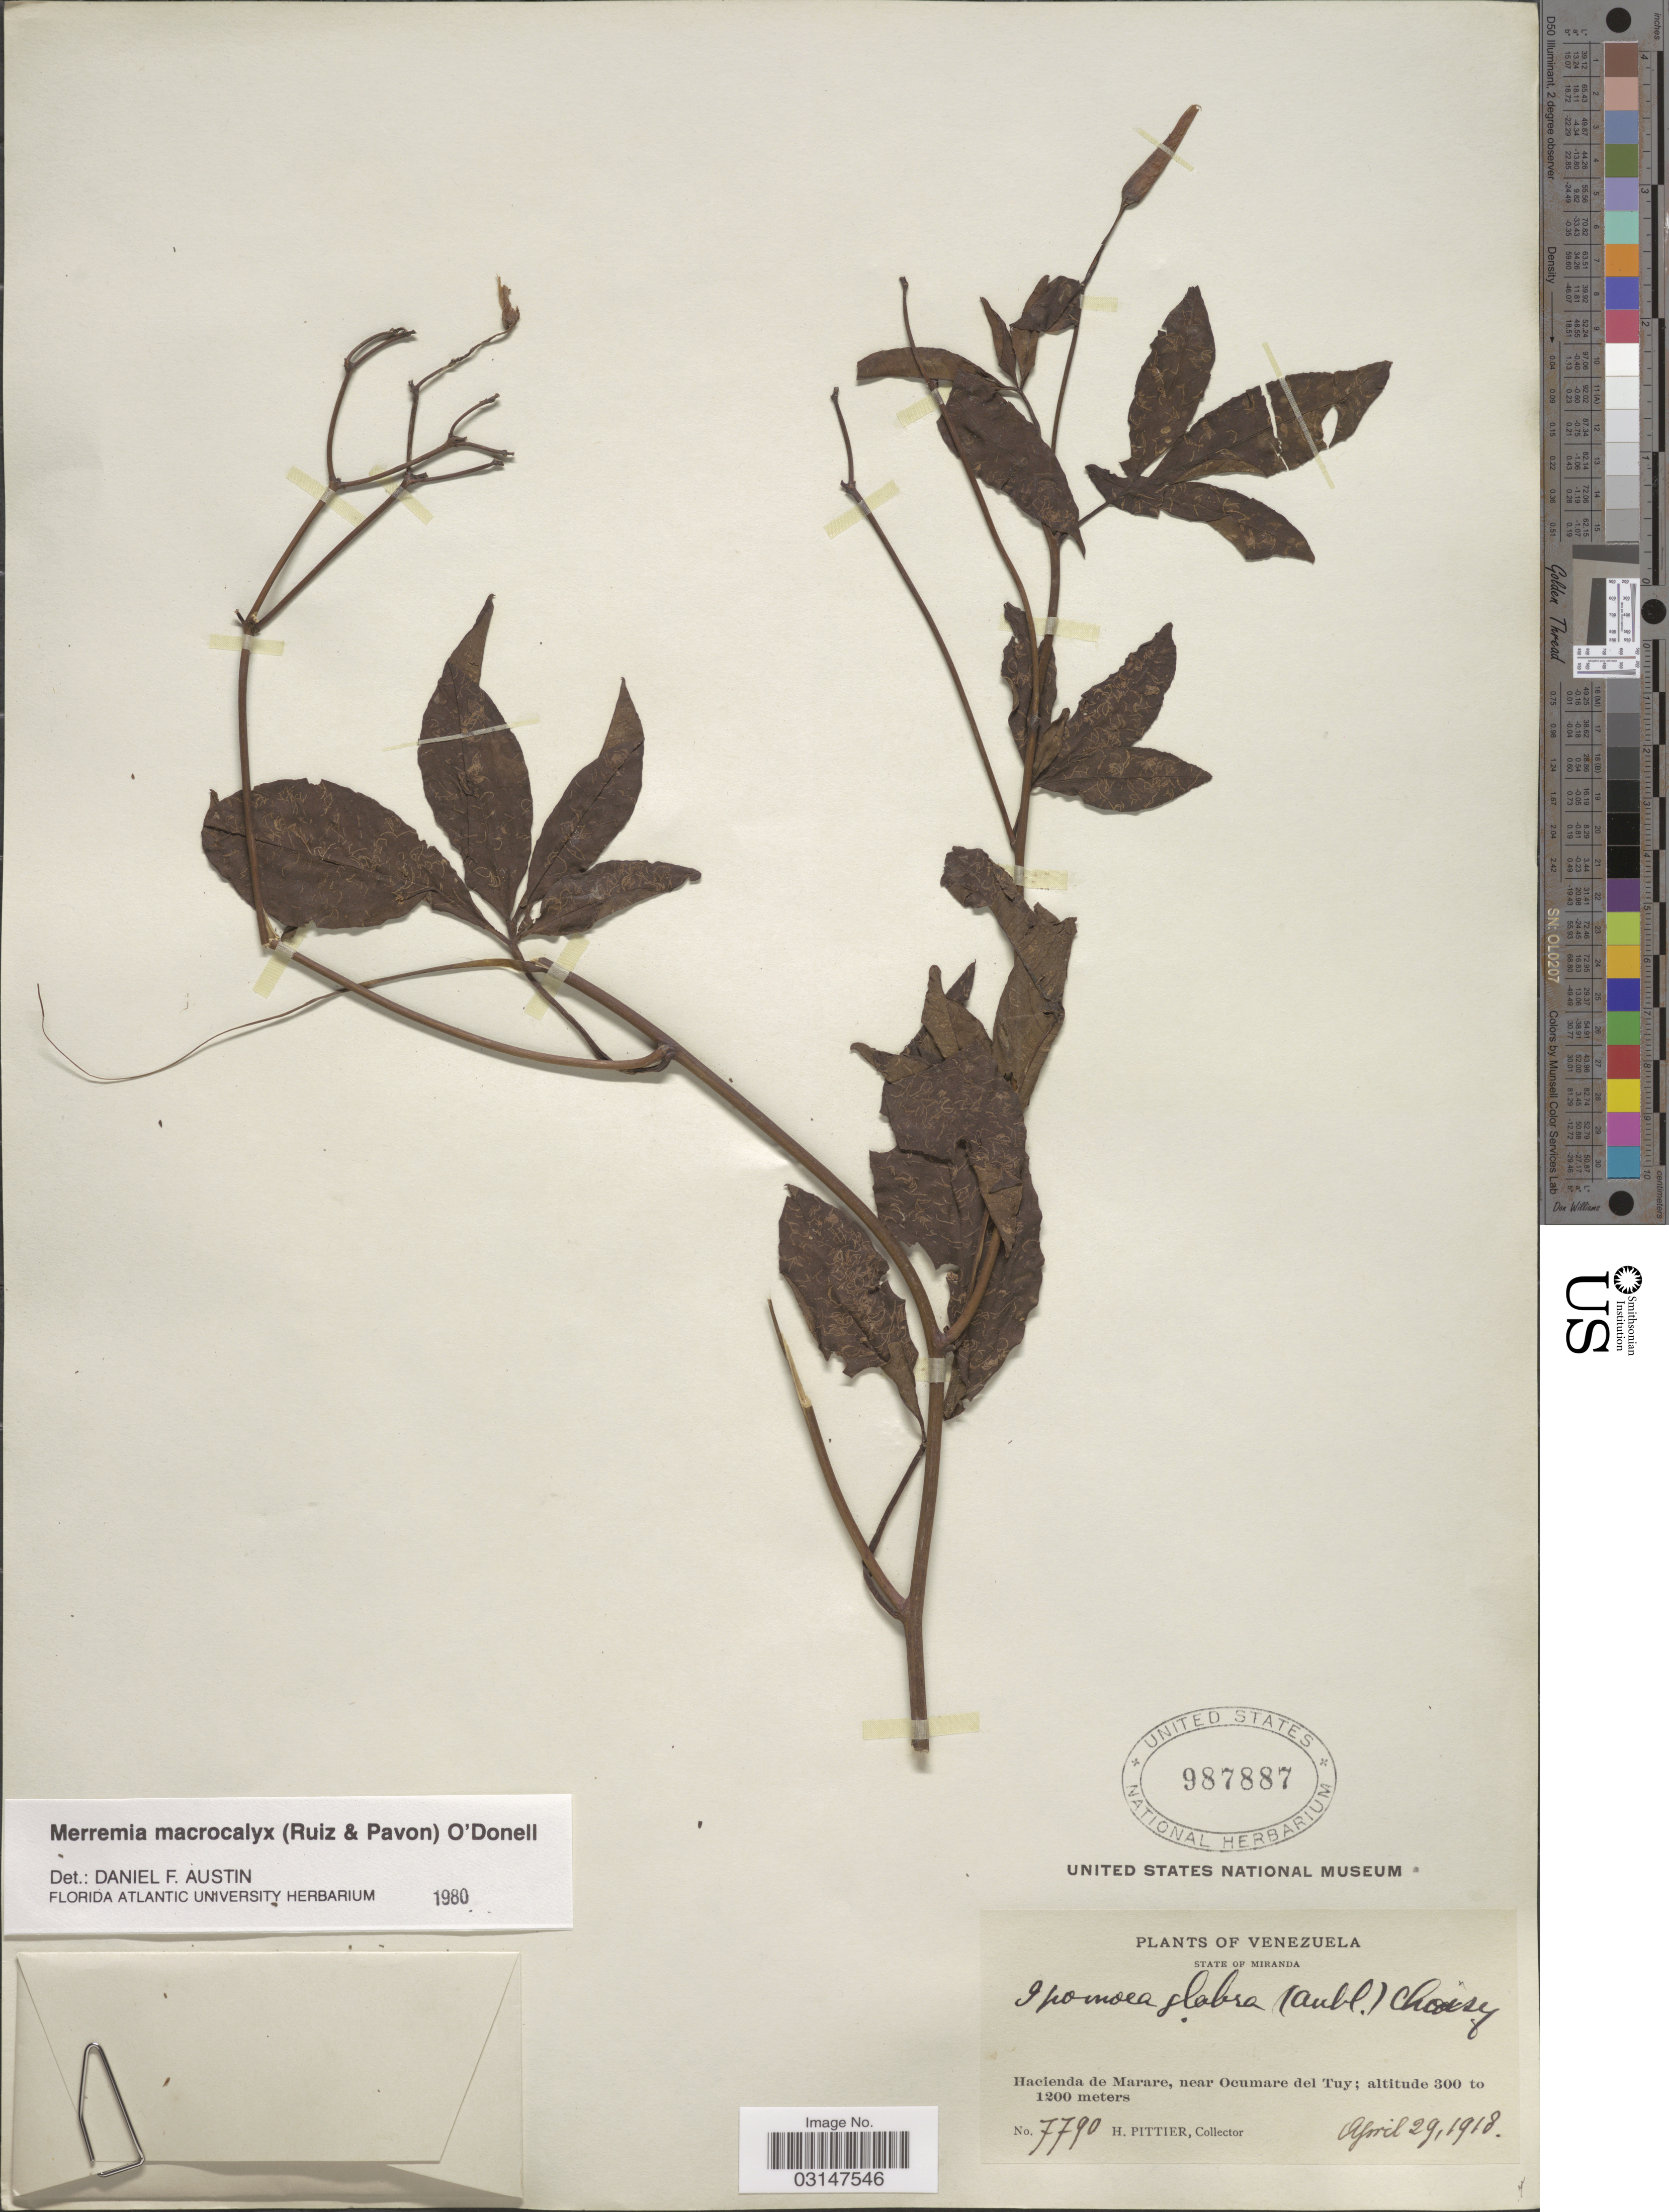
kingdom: Plantae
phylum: Tracheophyta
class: Magnoliopsida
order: Solanales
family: Convolvulaceae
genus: Distimake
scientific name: Distimake macrocalyx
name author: (Ruiz & Pav.) A. R. Simões & Staples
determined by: Strong, Mark T., (BOT), Smithsonian Institution - National Museum of Natural History (UNITED STATES)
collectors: H. F. Pittier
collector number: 7790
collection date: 1918-04-29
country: Venezuela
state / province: Miranda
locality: Hacienda de Marare, near Ocumare del Tuy.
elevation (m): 300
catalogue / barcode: US 987887